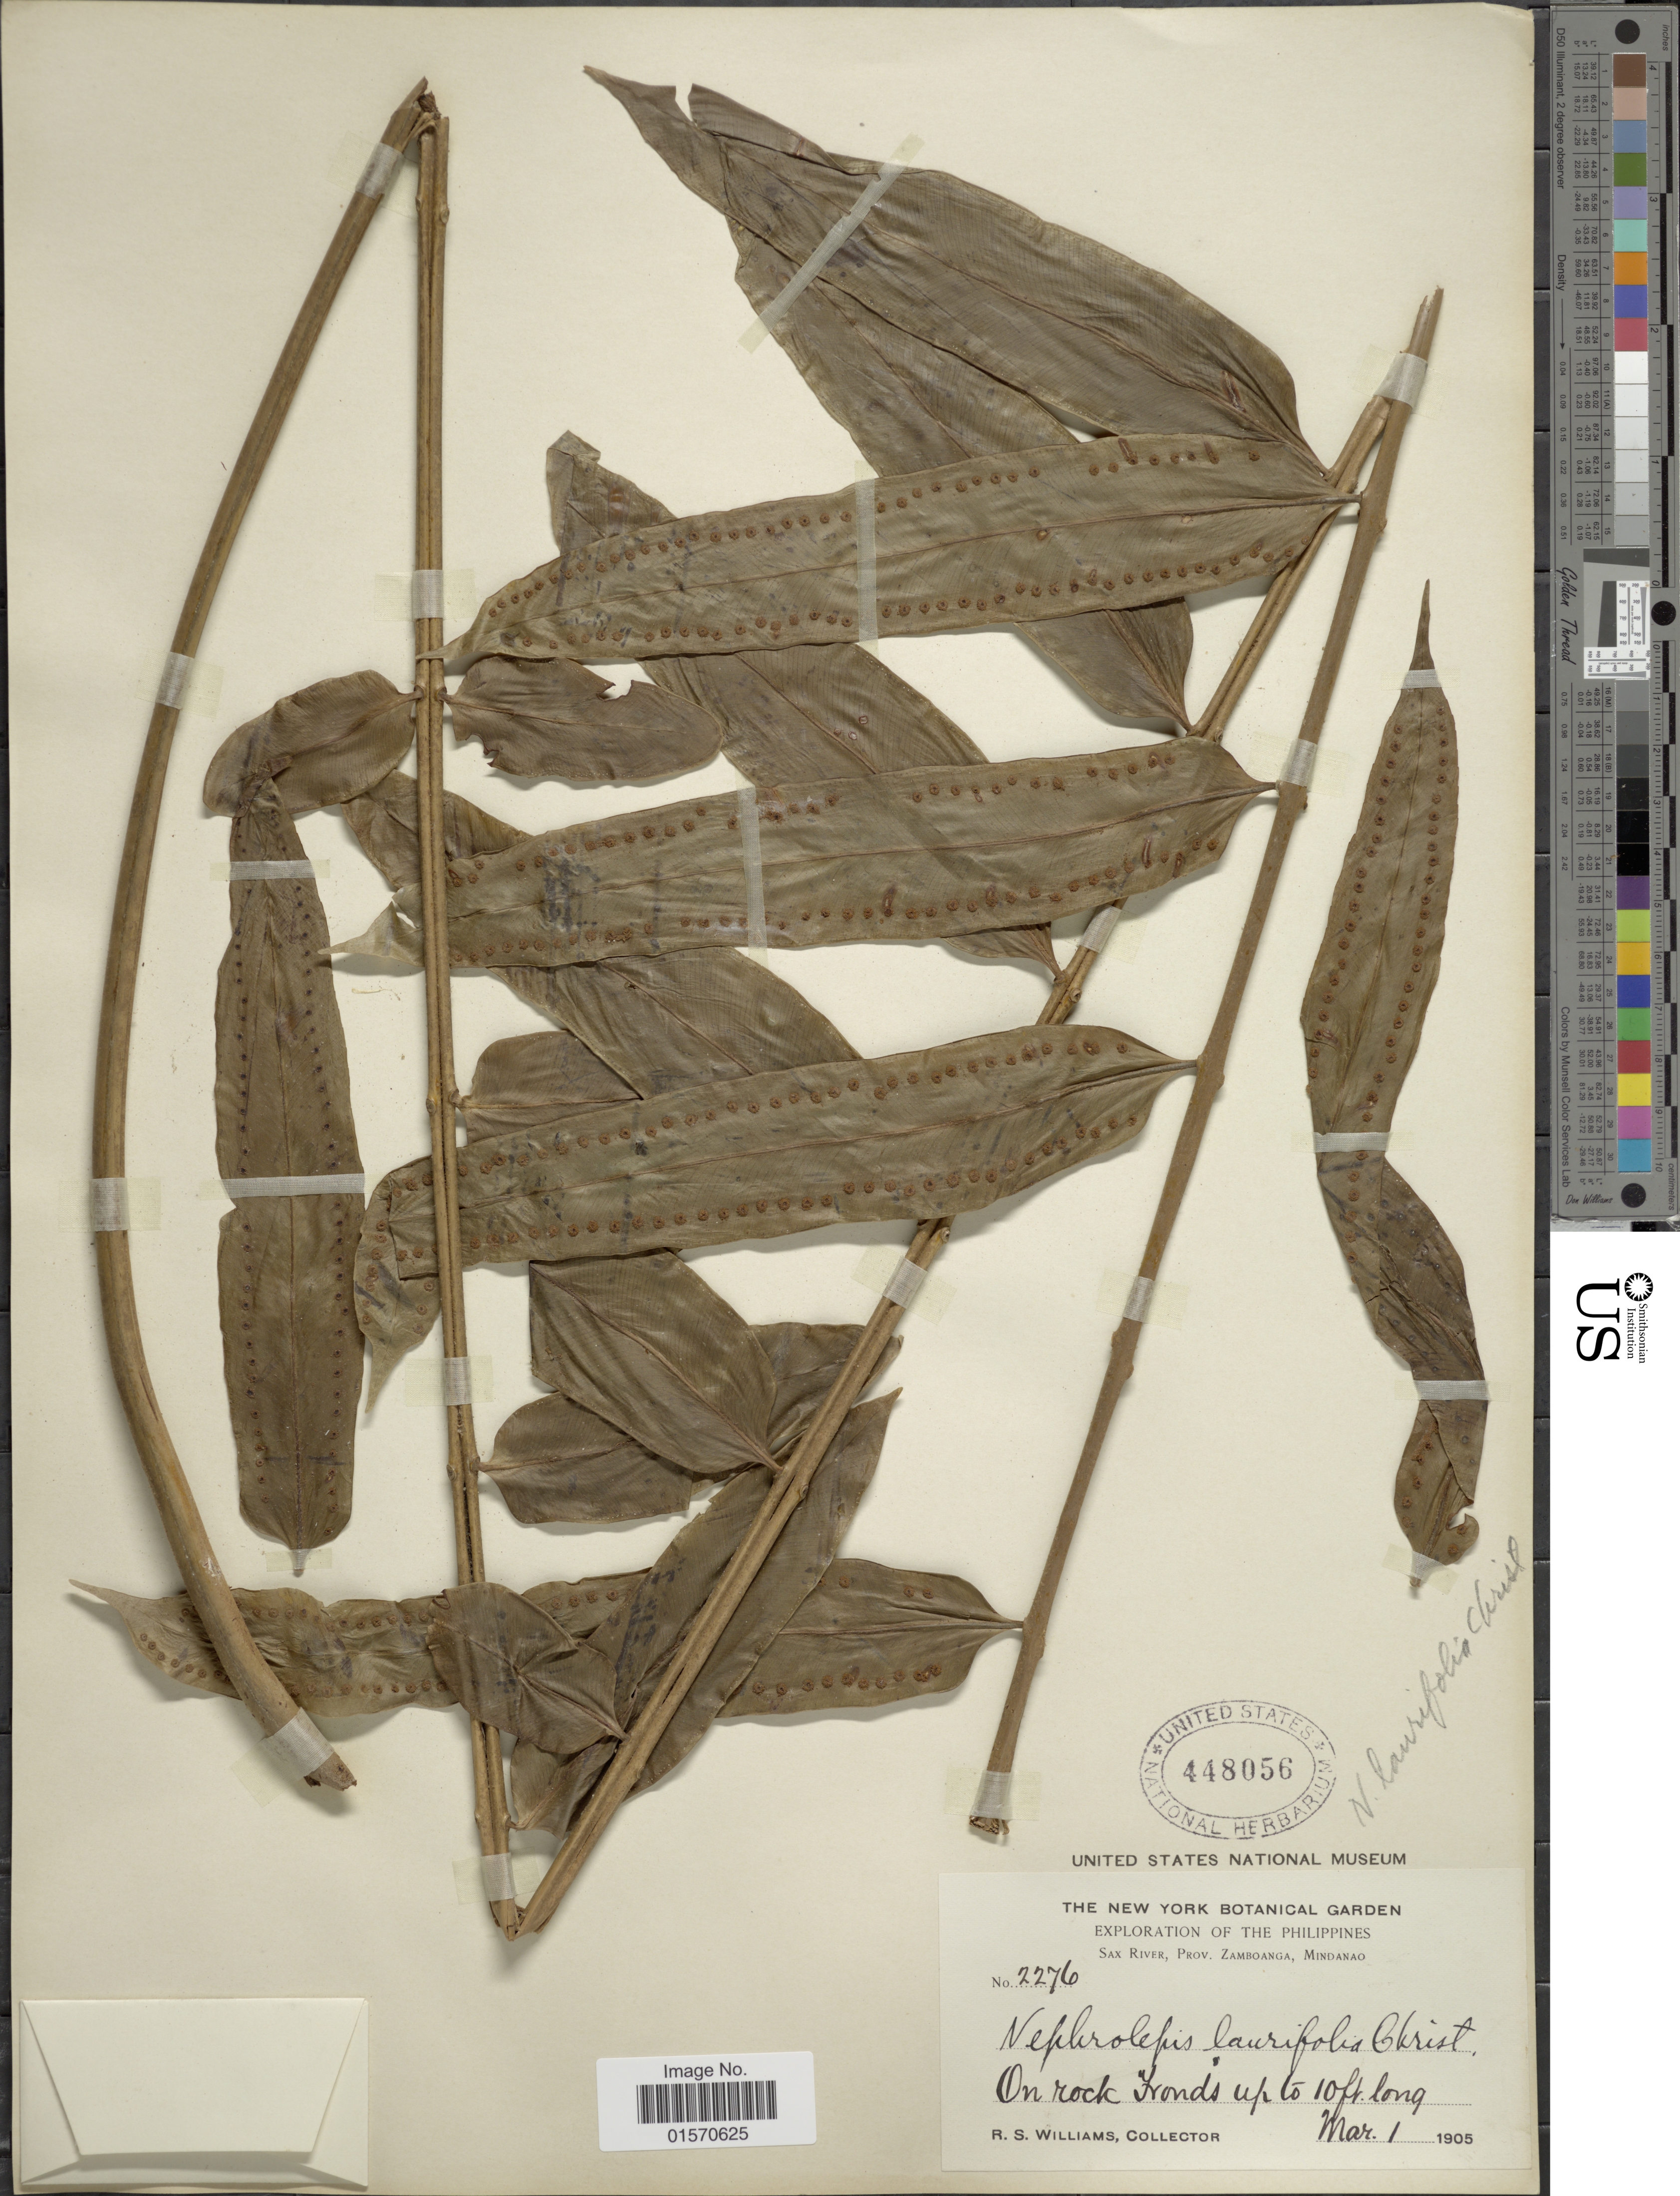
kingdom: Plantae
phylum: Tracheophyta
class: Polypodiopsida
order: Polypodiales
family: Nephrolepidaceae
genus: Nephrolepis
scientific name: Nephrolepis laurifolia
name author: Christ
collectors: R. S. Williams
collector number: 2276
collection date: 1905-03-01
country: Philippines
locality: Sax River, Prov. Zamboanga, Mindanao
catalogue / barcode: US 448056